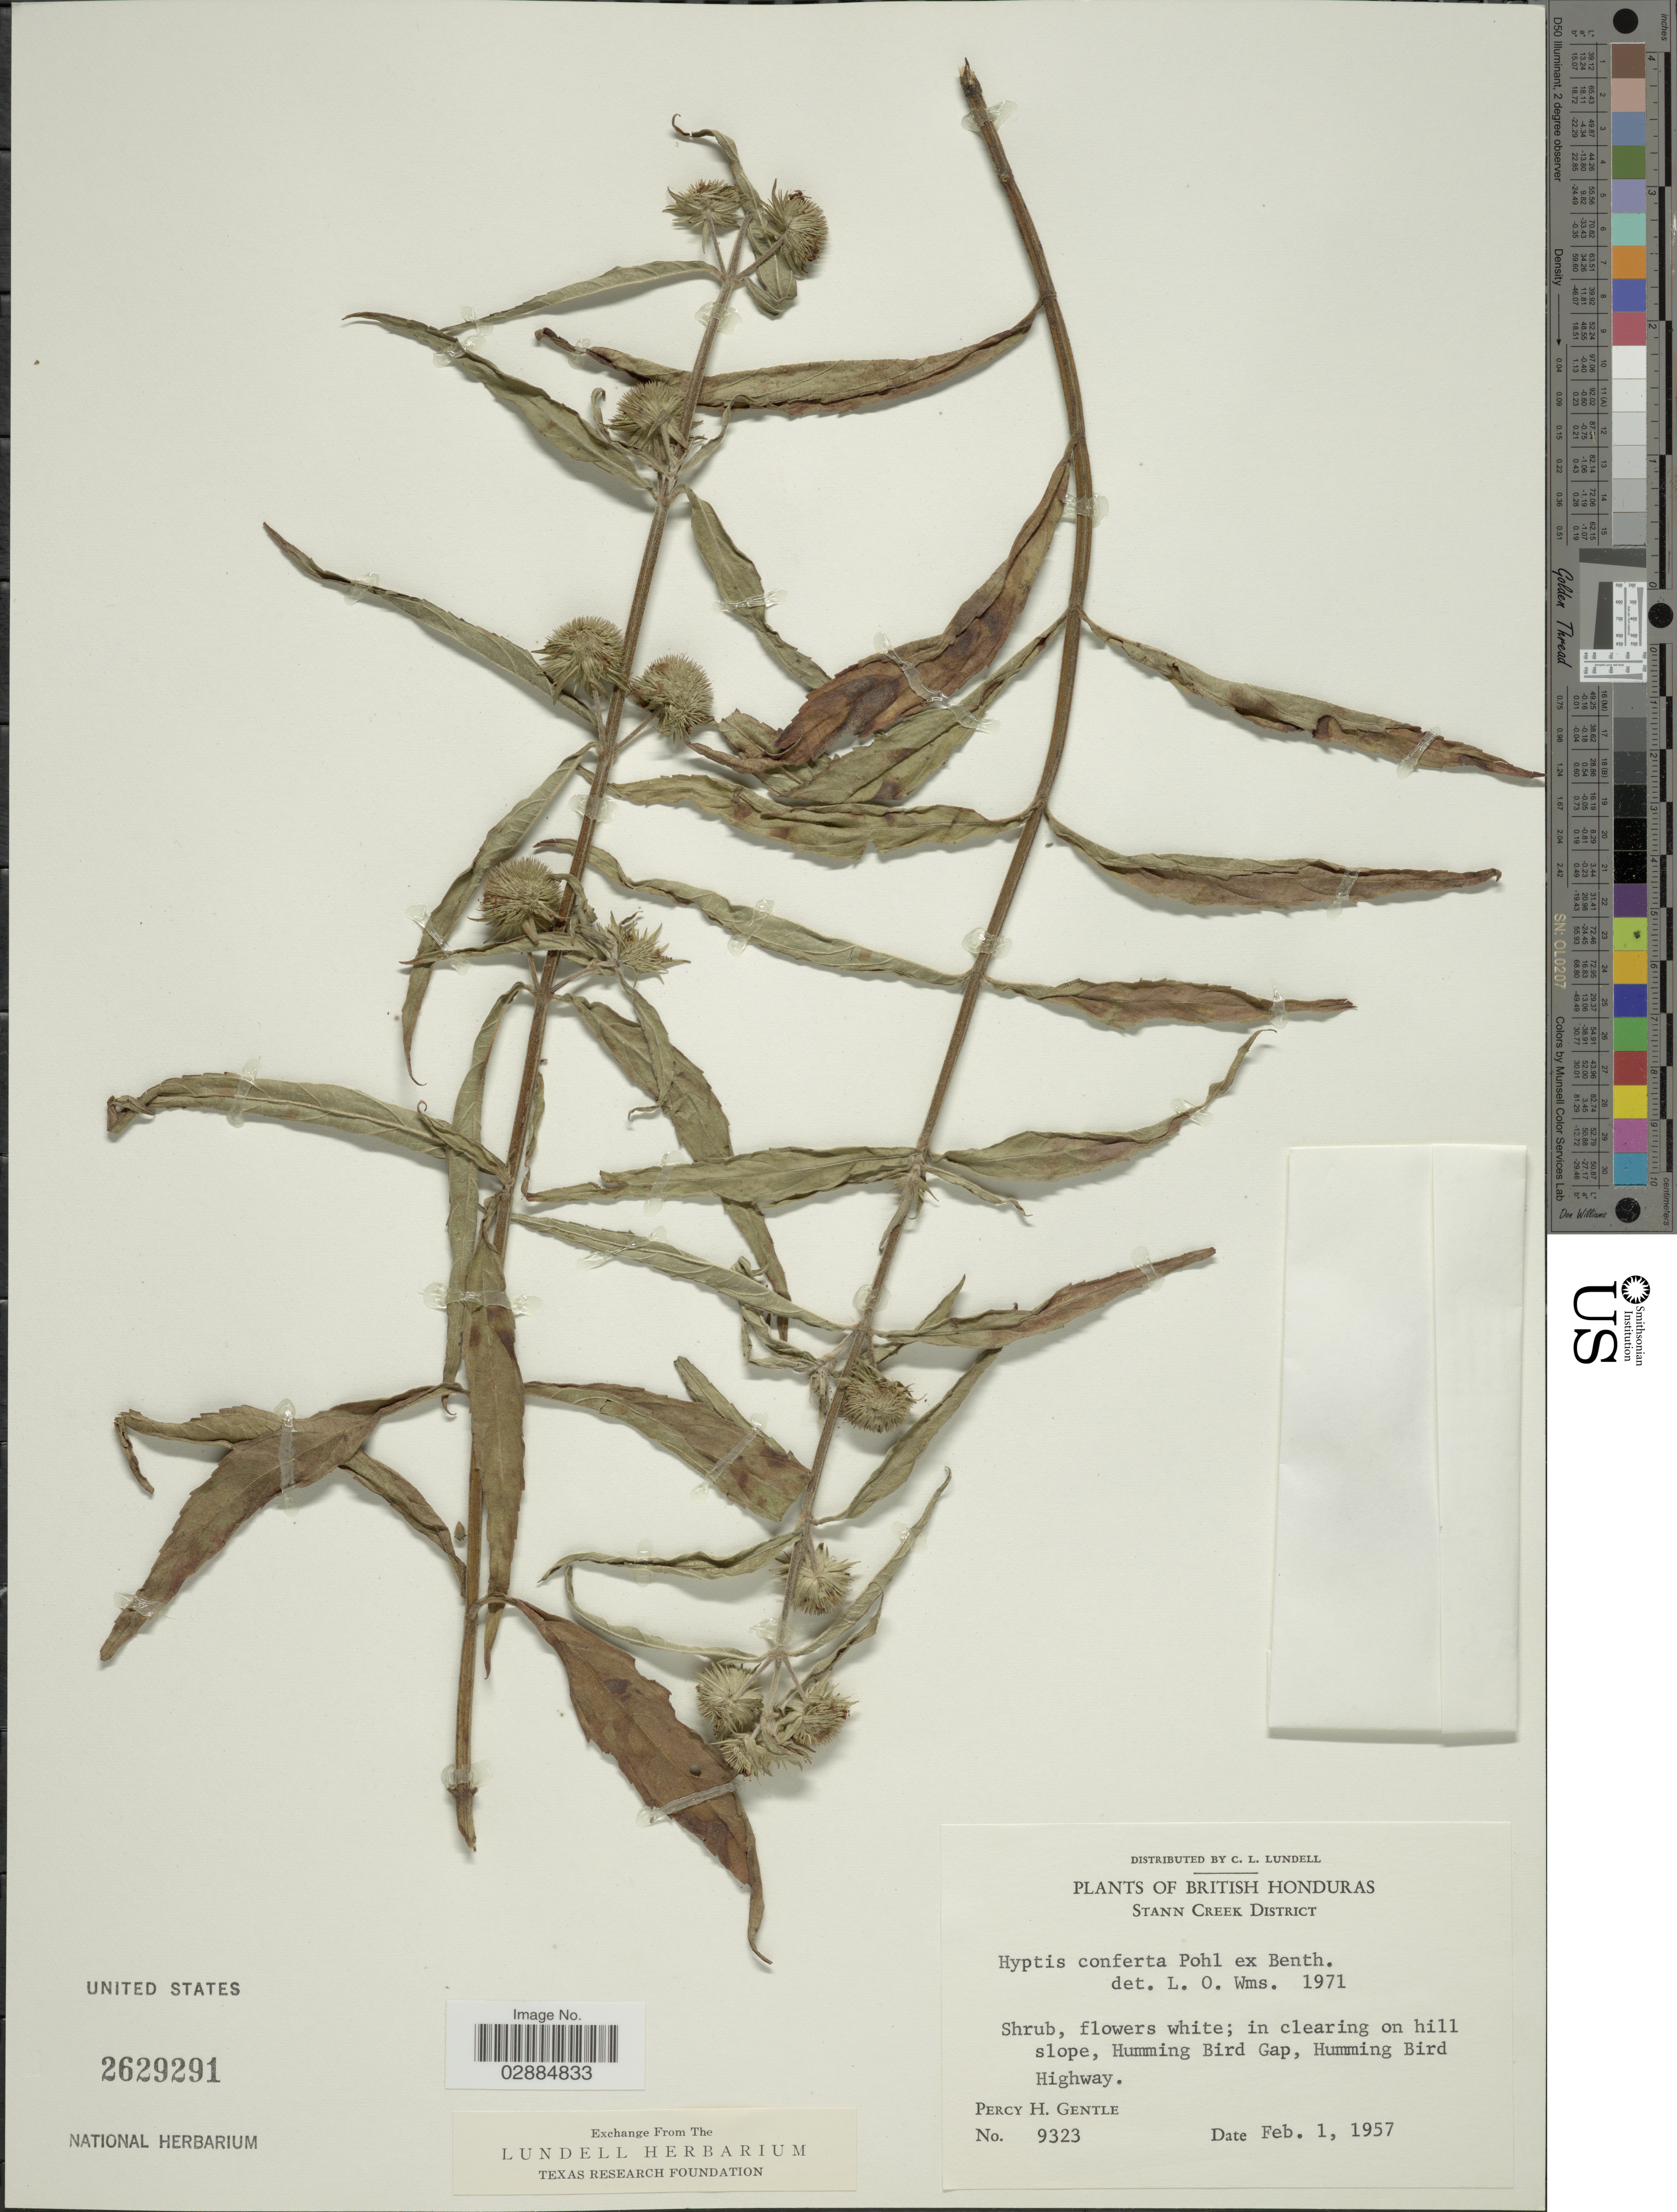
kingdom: Plantae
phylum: Tracheophyta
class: Magnoliopsida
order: Lamiales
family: Lamiaceae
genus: Hyptis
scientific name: Hyptis conferta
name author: Pohl ex Benth.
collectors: P. H. Gentle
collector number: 9323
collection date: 1957-02-01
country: Belize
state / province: Stann Creek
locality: British Honduras, Stann Creek District, Humming Bird Gap, Humming Bird Highway.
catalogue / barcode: US 2629291